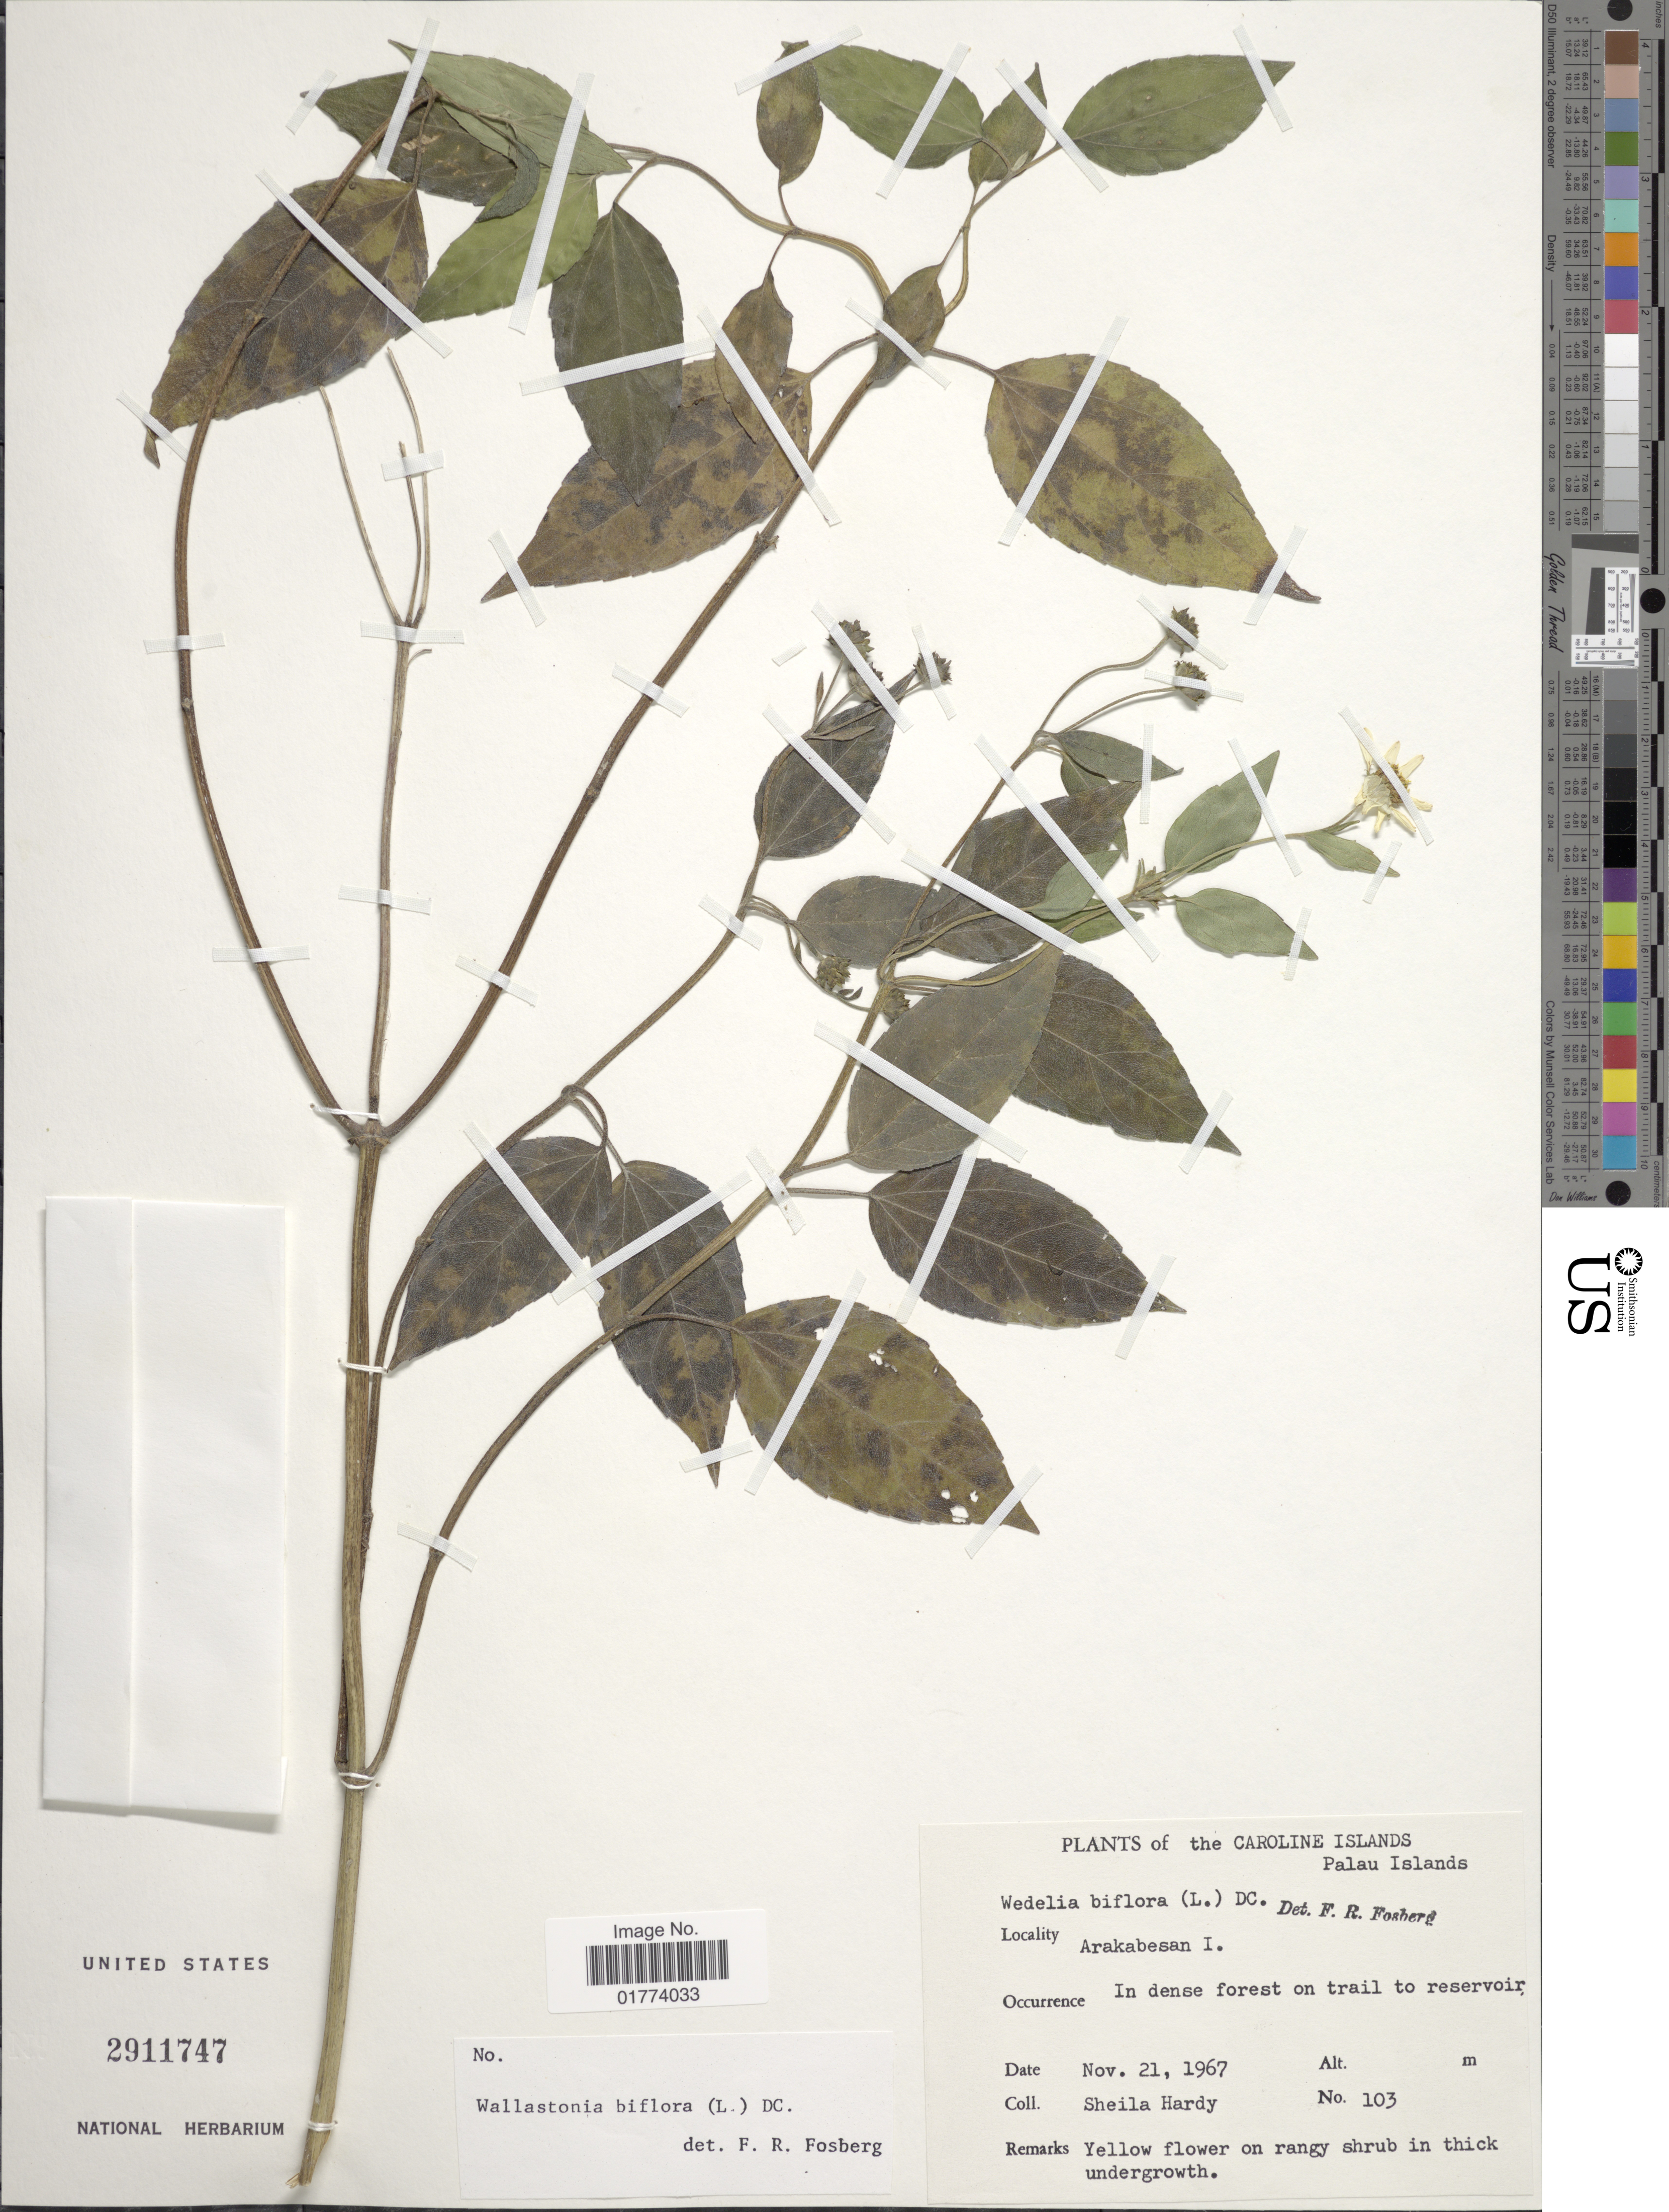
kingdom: Plantae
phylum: Tracheophyta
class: Magnoliopsida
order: Asterales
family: Asteraceae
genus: Wollastonia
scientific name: Wollastonia biflora var. biflora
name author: (L.) DC.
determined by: Wagner, W. L., (BOT), Smithsonian Institution - National Museum of Natural History (UNITED STATES)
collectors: S. Hardy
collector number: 103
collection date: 1967-11-21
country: Palau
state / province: Koror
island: Ngerekebesang [Arakabesan]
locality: Palau Islands, Arakabesan I.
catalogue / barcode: US 2911747